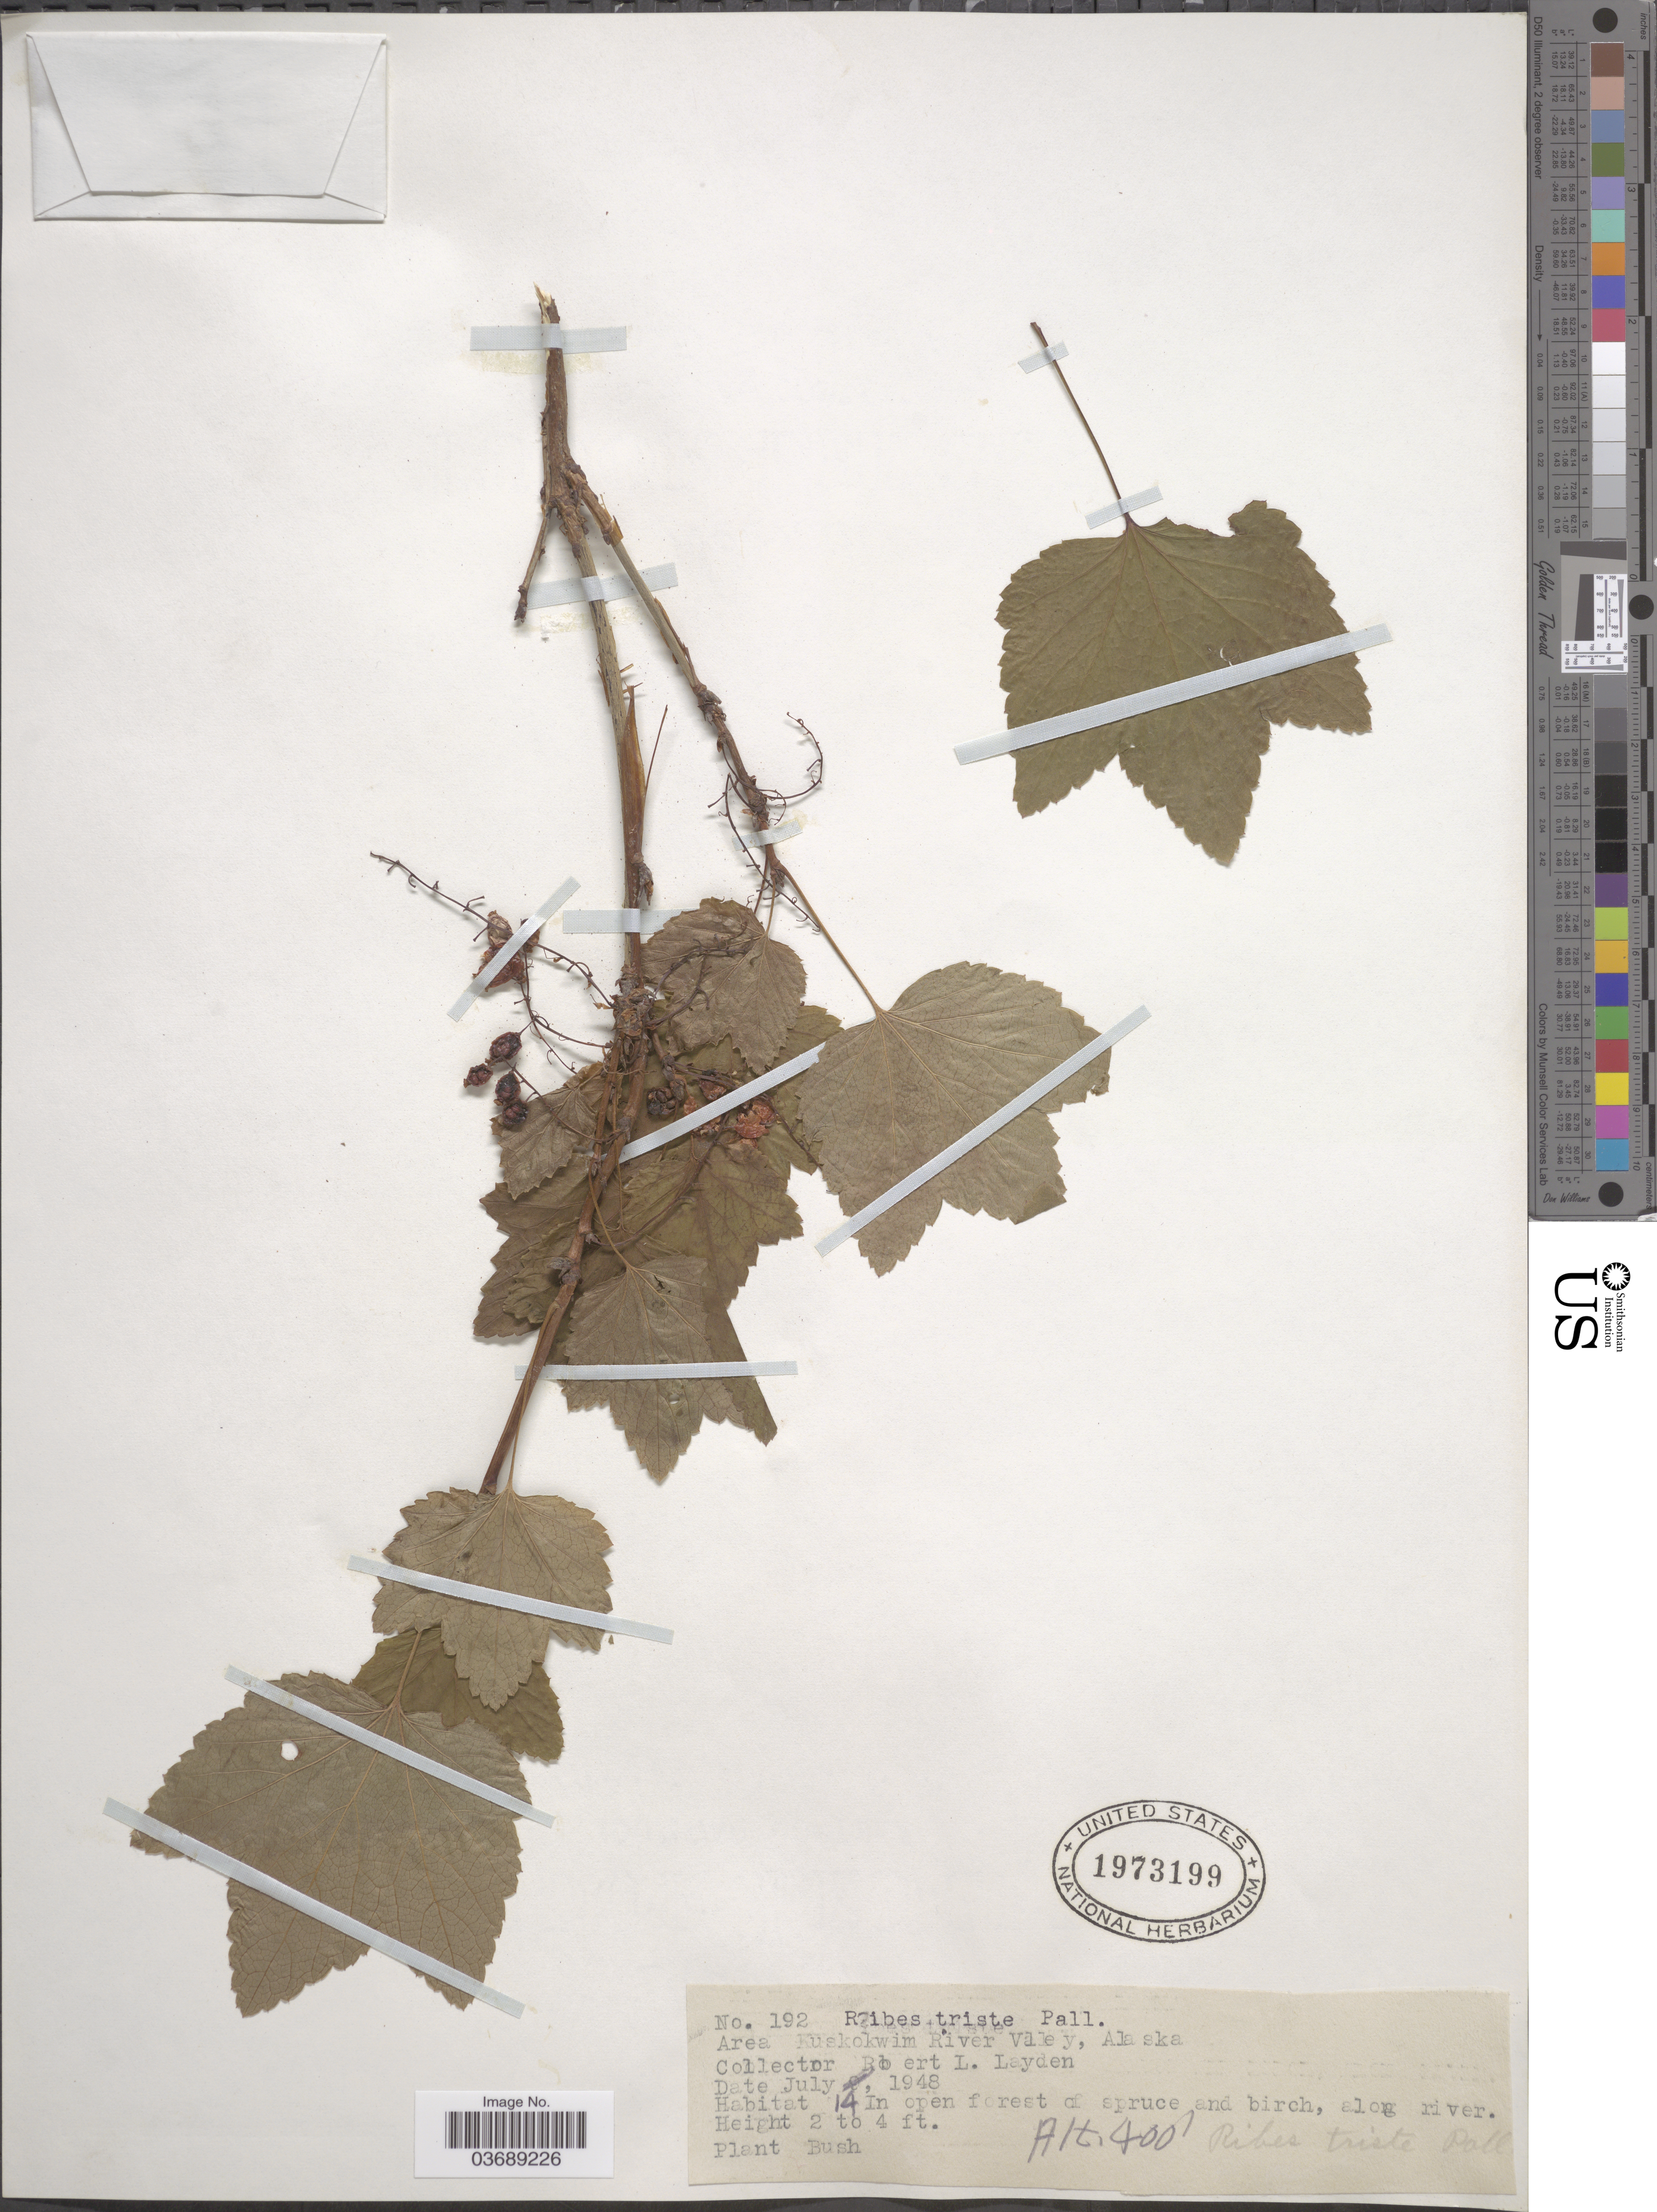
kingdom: Plantae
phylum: Tracheophyta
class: Magnoliopsida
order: Saxifragales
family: Grossulariaceae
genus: Ribes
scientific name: Ribes triste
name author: Pall.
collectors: R. Layden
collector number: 192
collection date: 1948-07-14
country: United States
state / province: Alaska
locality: Area Kuskokwim River Valley.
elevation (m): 122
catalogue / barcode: US 1973199